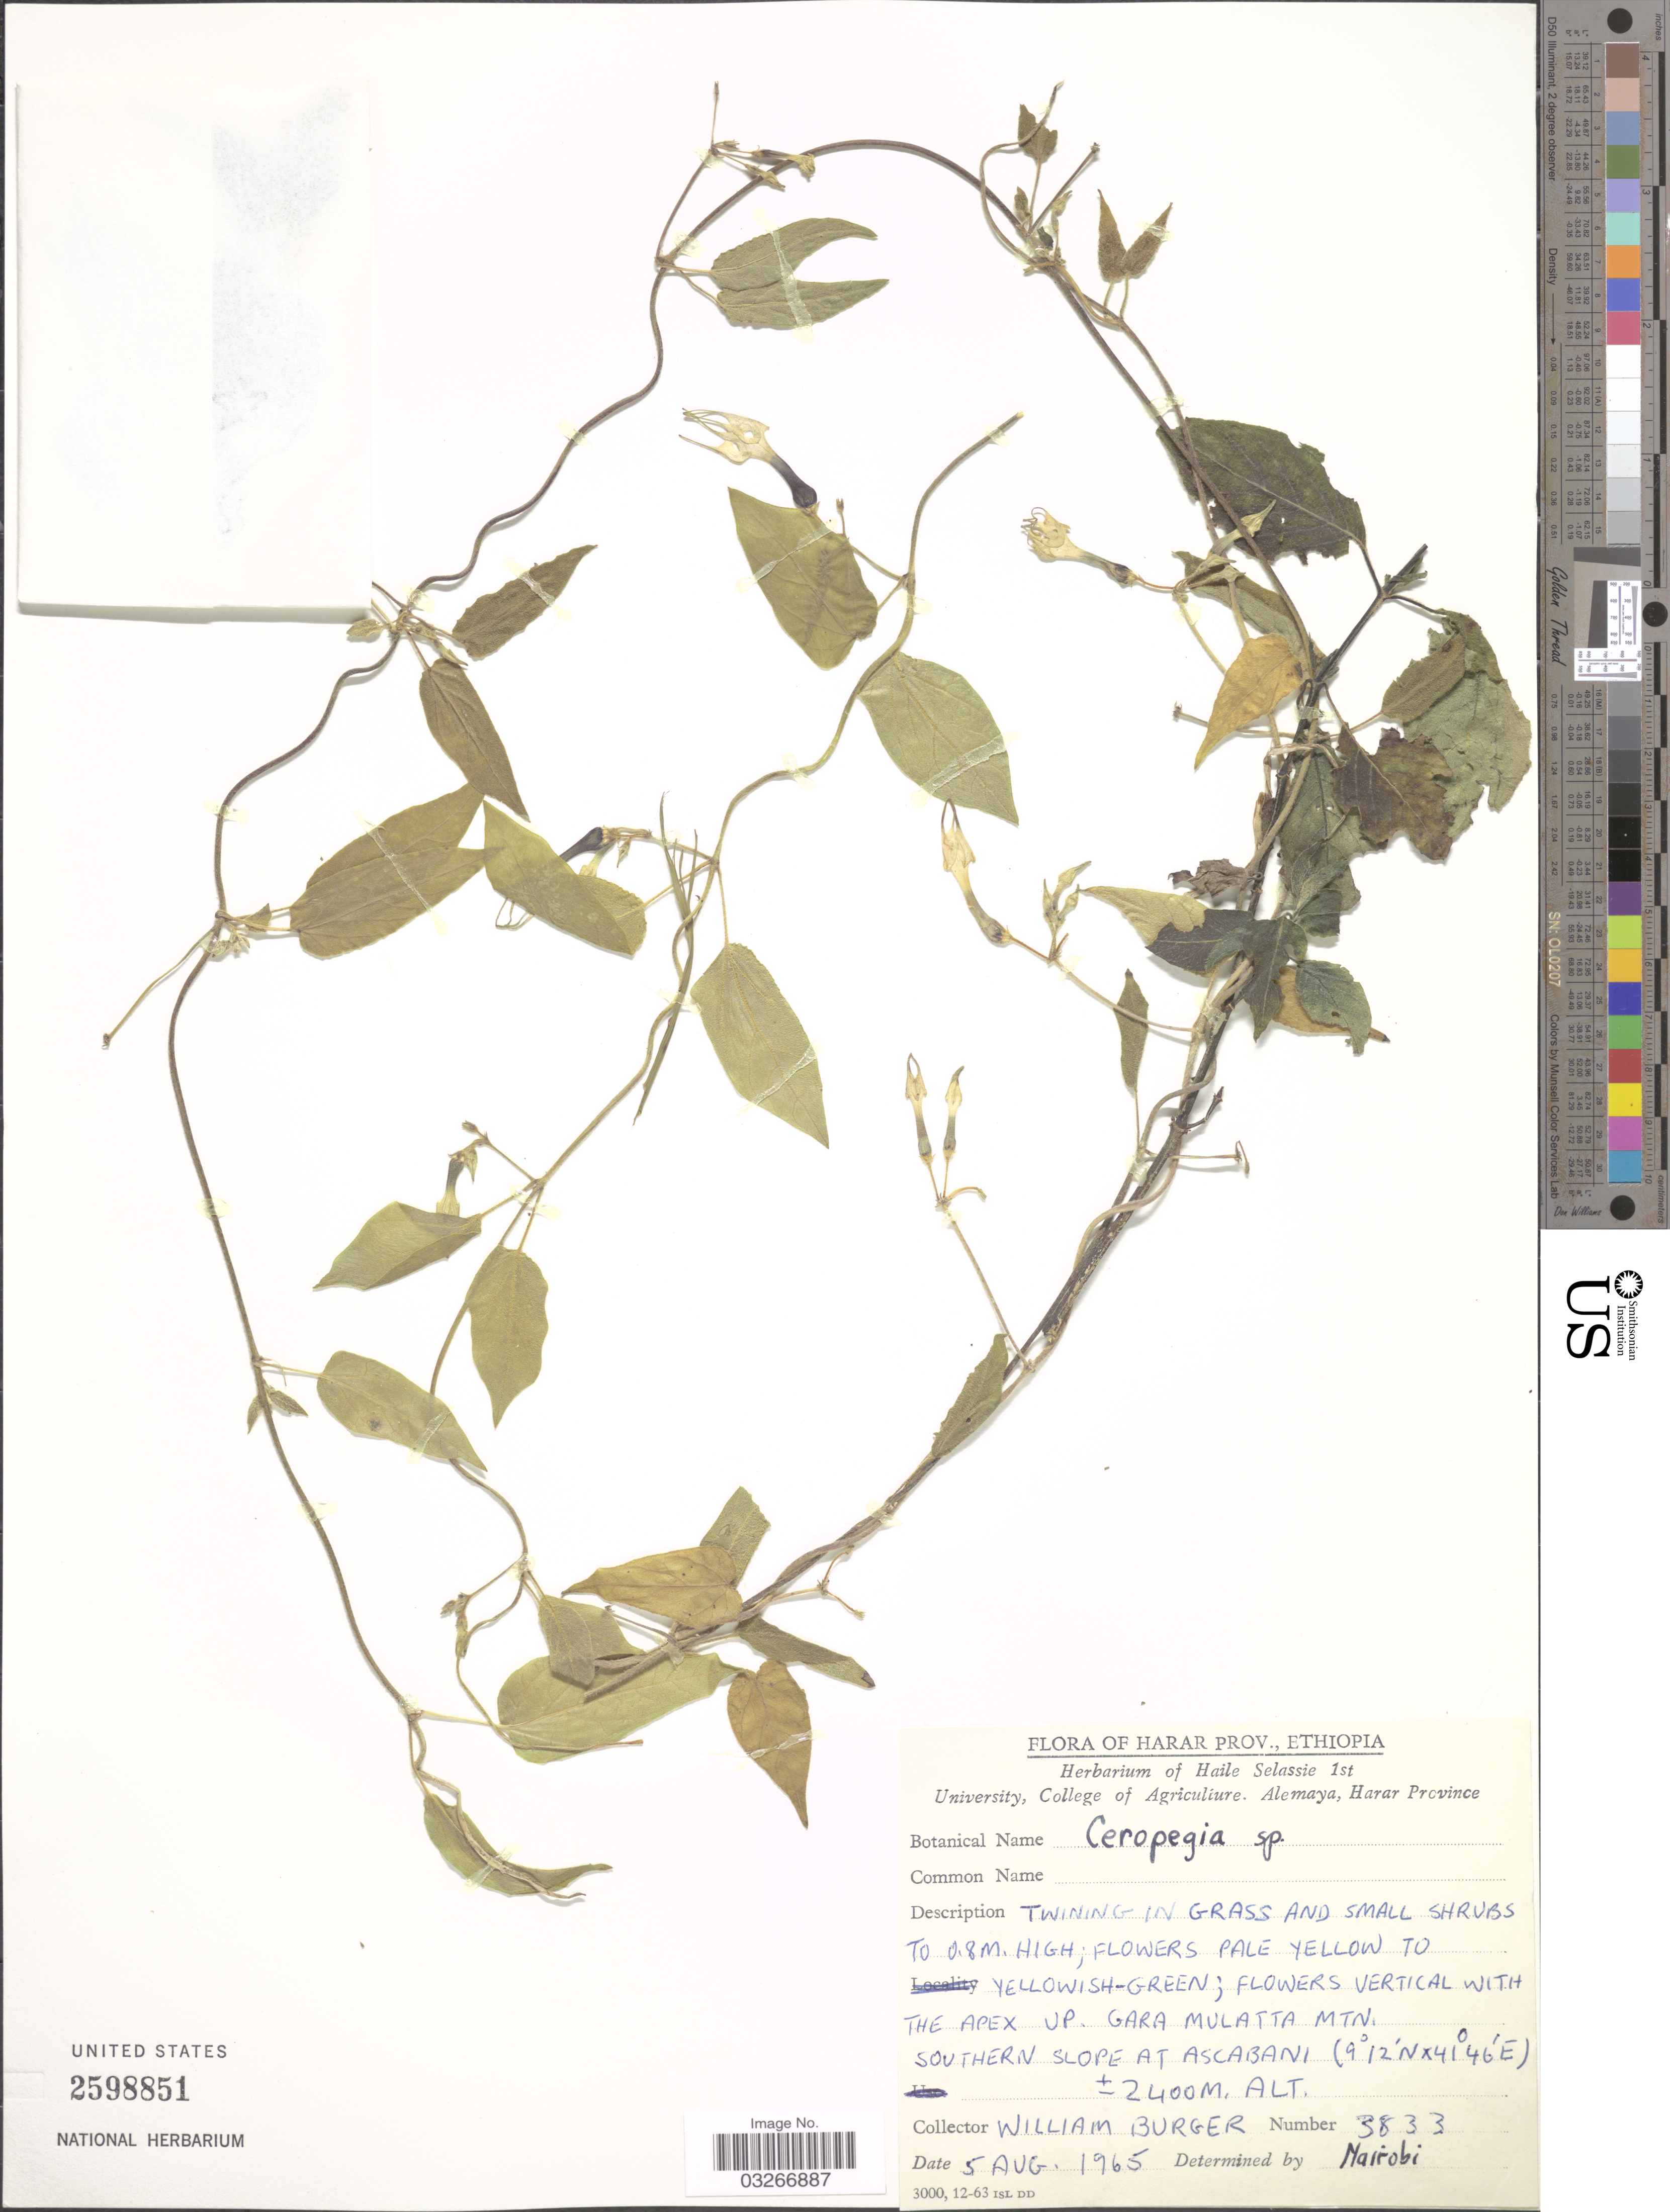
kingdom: Plantae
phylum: Tracheophyta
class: Magnoliopsida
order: Gentianales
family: Apocynaceae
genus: Ceropegia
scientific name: Ceropegia sp.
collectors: W. Buger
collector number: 3833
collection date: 1965-08-05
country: Ethiopia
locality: Gara Mulatta Mtn. Southern slope at Ascabani.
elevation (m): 2400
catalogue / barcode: US 2598851